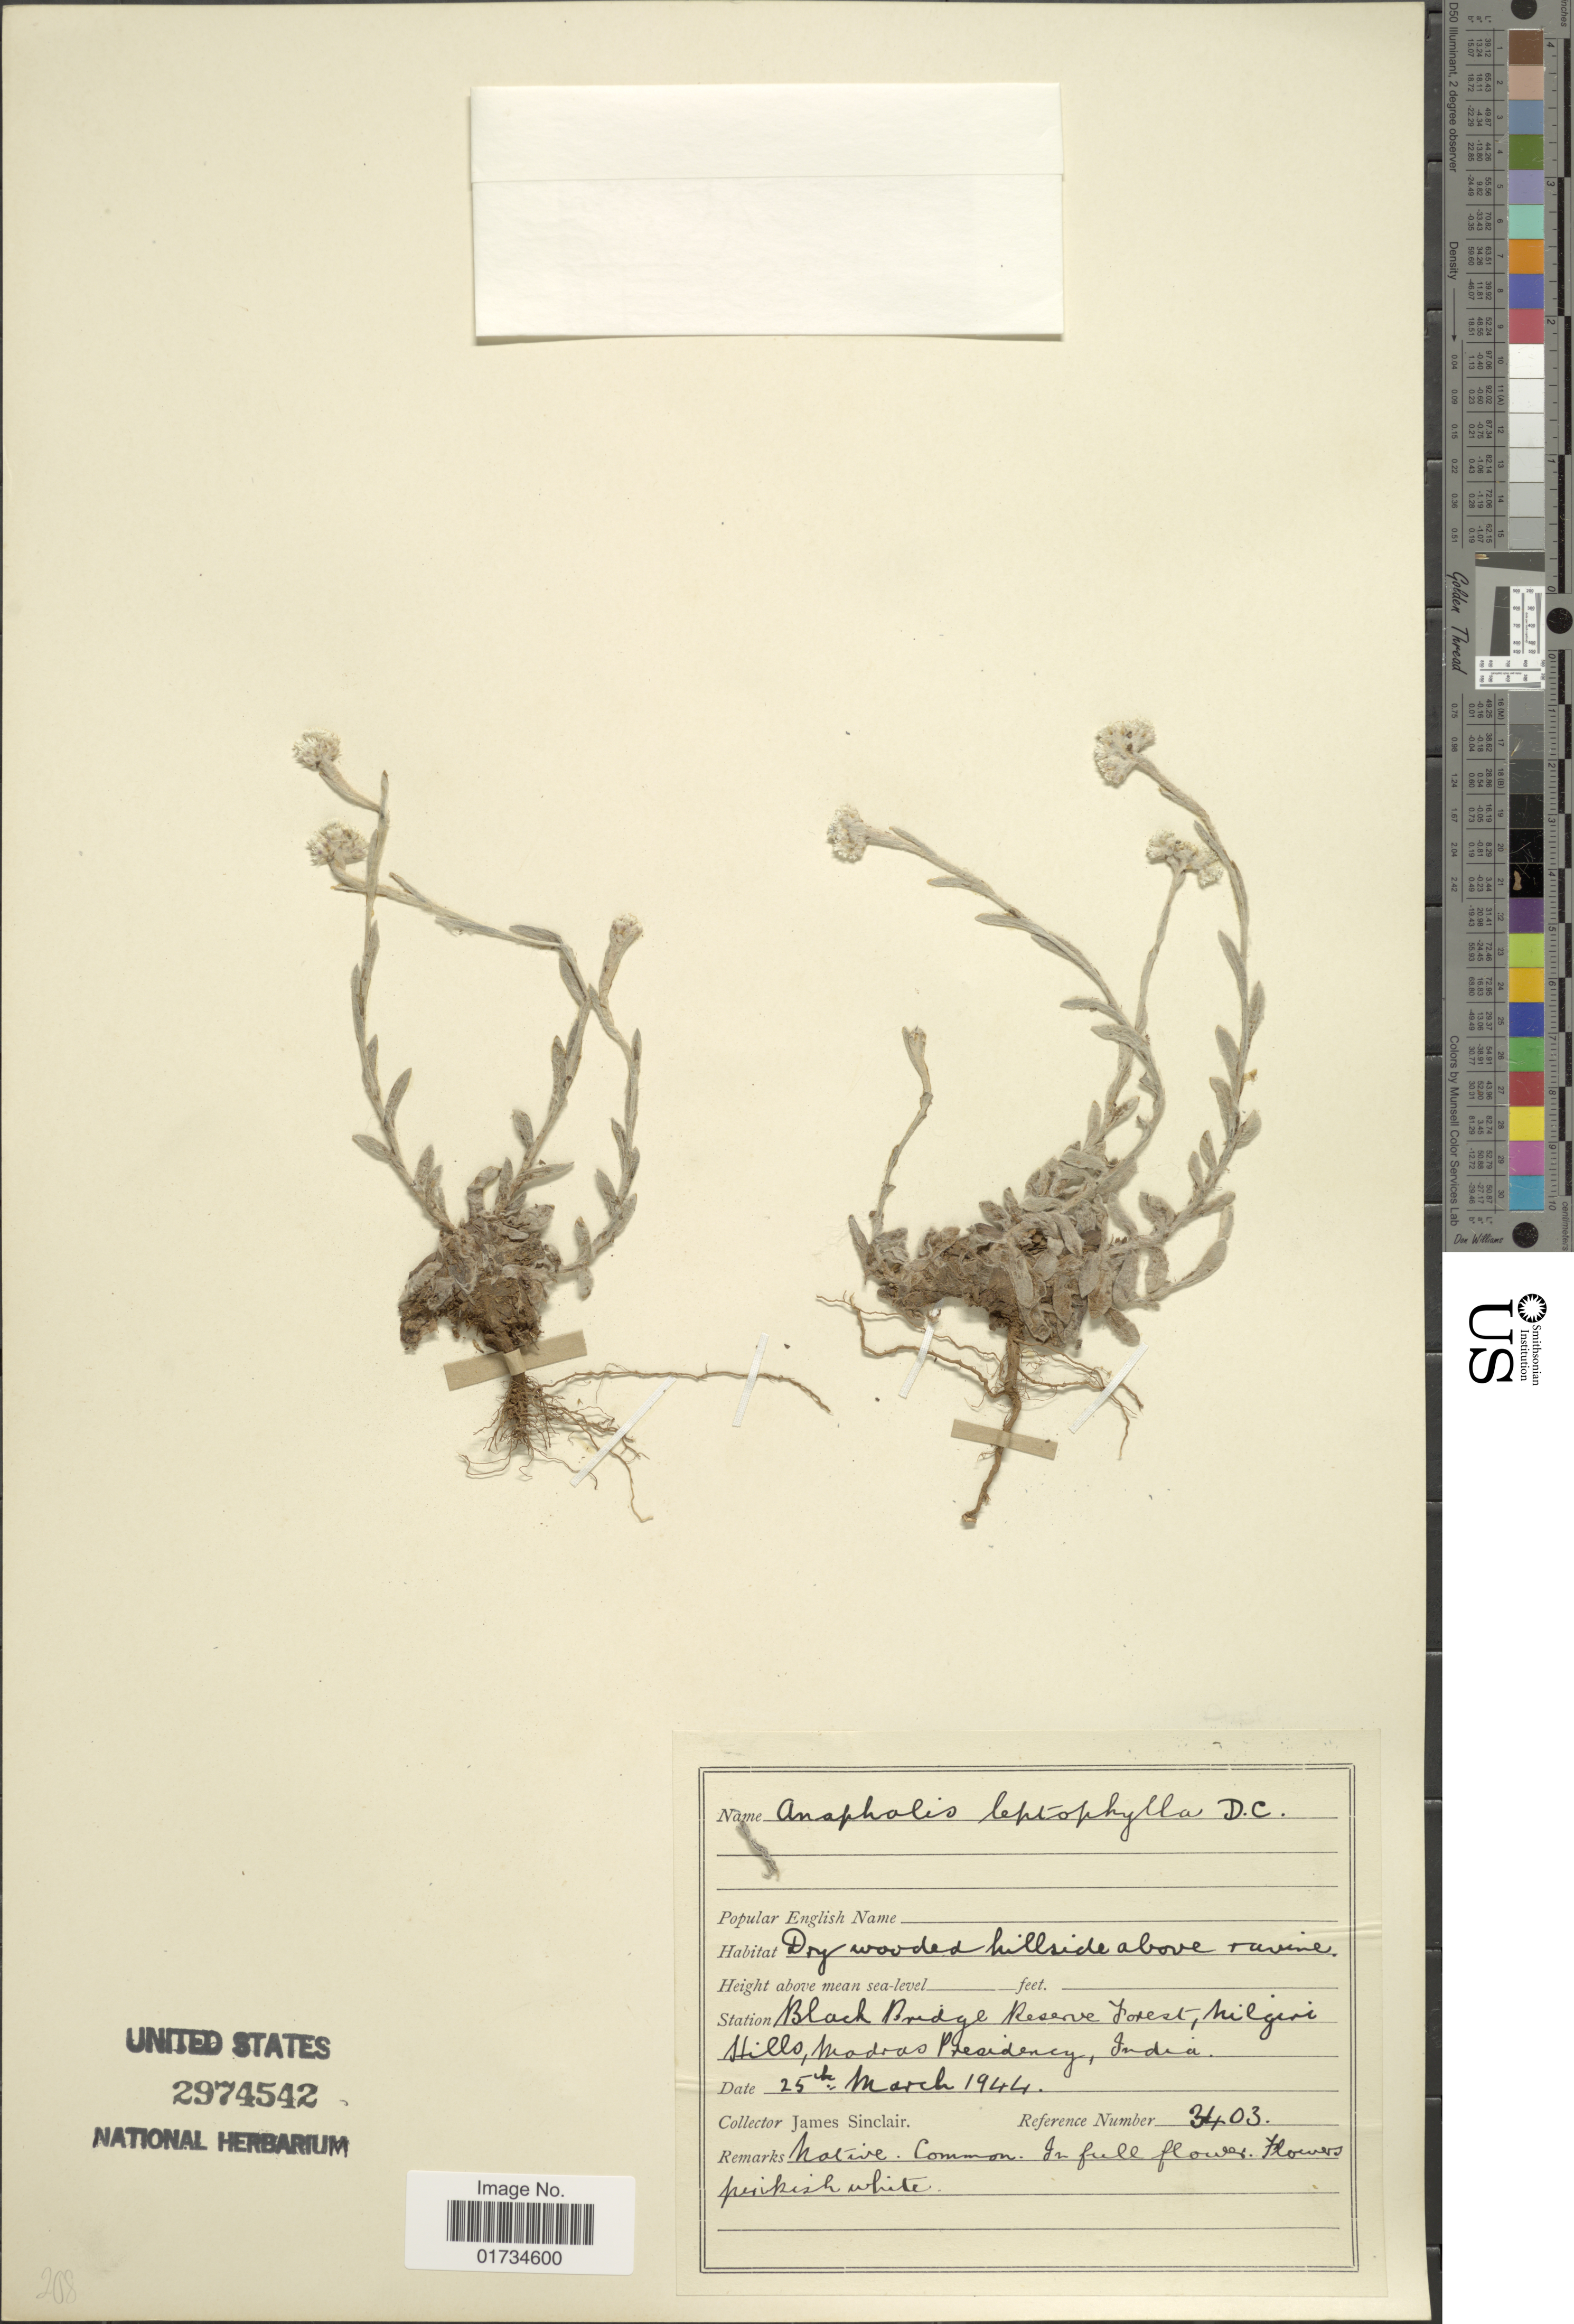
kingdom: Plantae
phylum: Tracheophyta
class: Magnoliopsida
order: Asterales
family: Asteraceae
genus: Anaphalis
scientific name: Anaphalis leptophylla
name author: DC.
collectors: J. Sinclair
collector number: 3403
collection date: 1944-03-25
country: India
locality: Black Bridge Reserve Forest, Nilgiri Hills, Madras Presidency, India.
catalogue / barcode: US 2974542